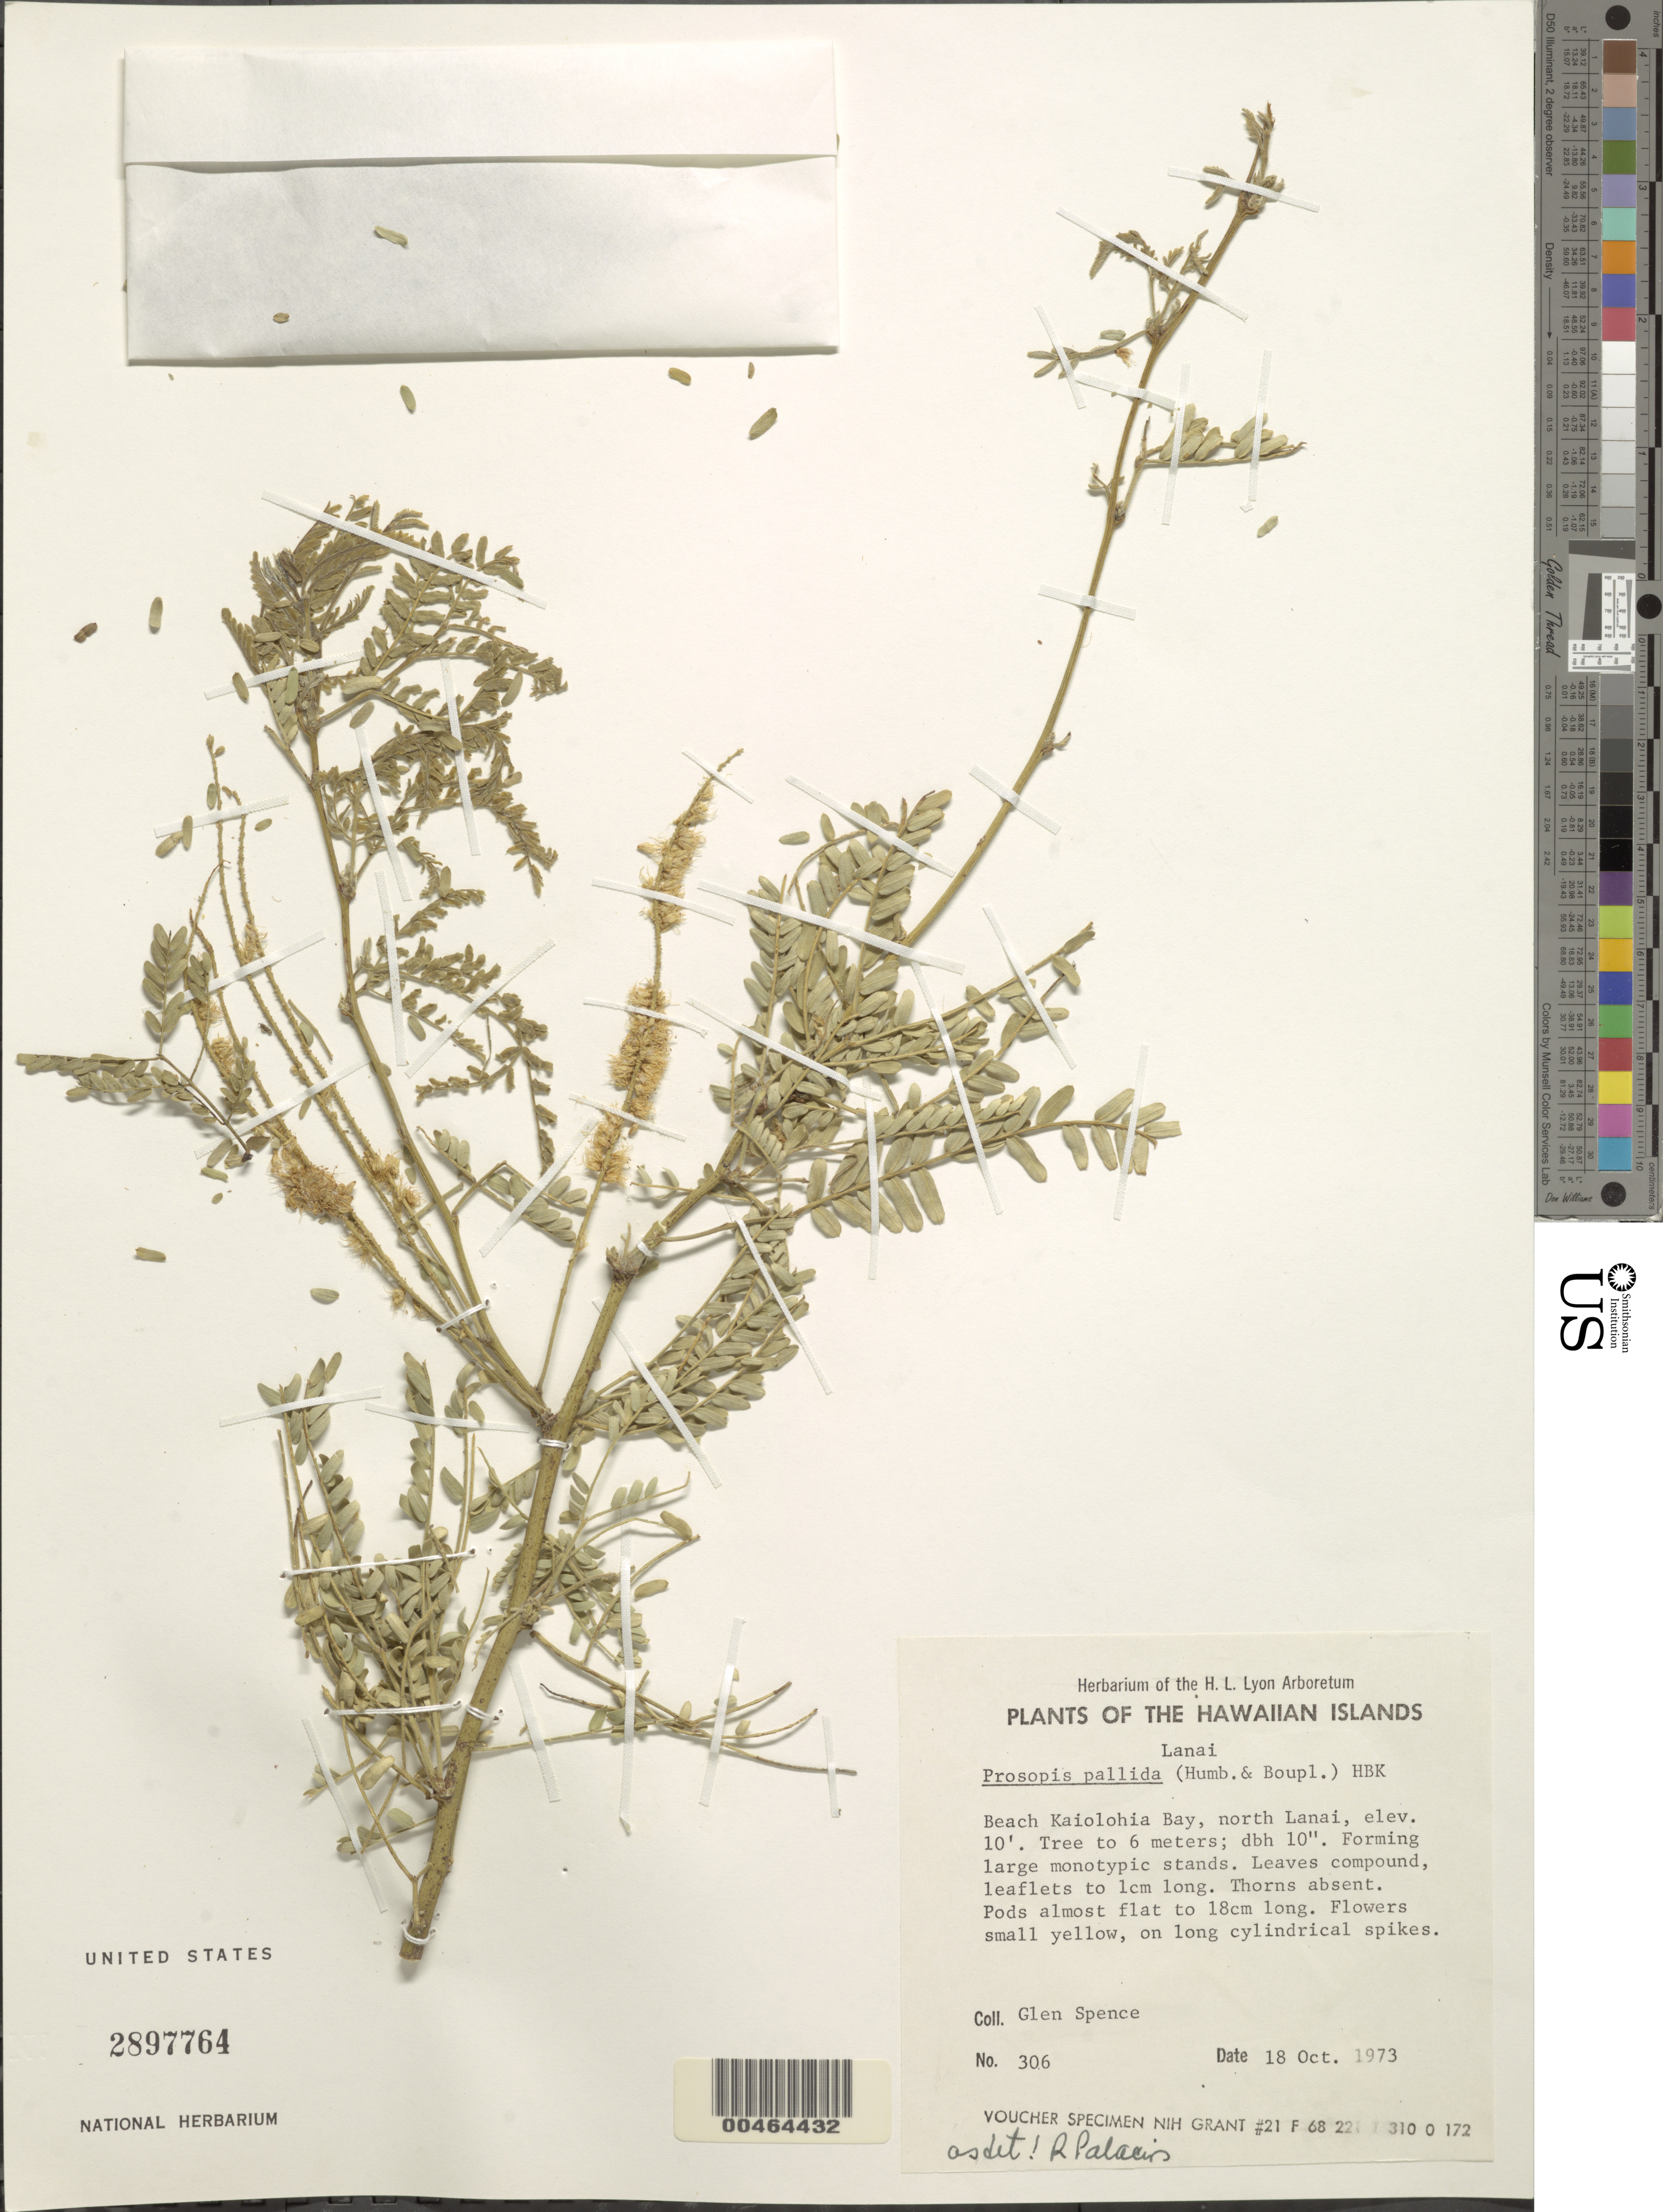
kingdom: Plantae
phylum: Tracheophyta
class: Magnoliopsida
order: Fabales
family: Fabaceae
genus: Neltuma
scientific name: Neltuma pallida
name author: (Humb. & Bonpl. ex Willd.) C. E. Hughes & G.P. Lewis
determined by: Wagner, W. L., (BOT), Smithsonian Institution - National Museum of Natural History (UNITED STATES)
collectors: G. Spence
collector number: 306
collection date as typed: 18 Oct 1973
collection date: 1973-10-18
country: United States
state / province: Hawaii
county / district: Maui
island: Lana'i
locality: Beach Kaiolohia Bay, north Lanai.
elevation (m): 3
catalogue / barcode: US 2897764